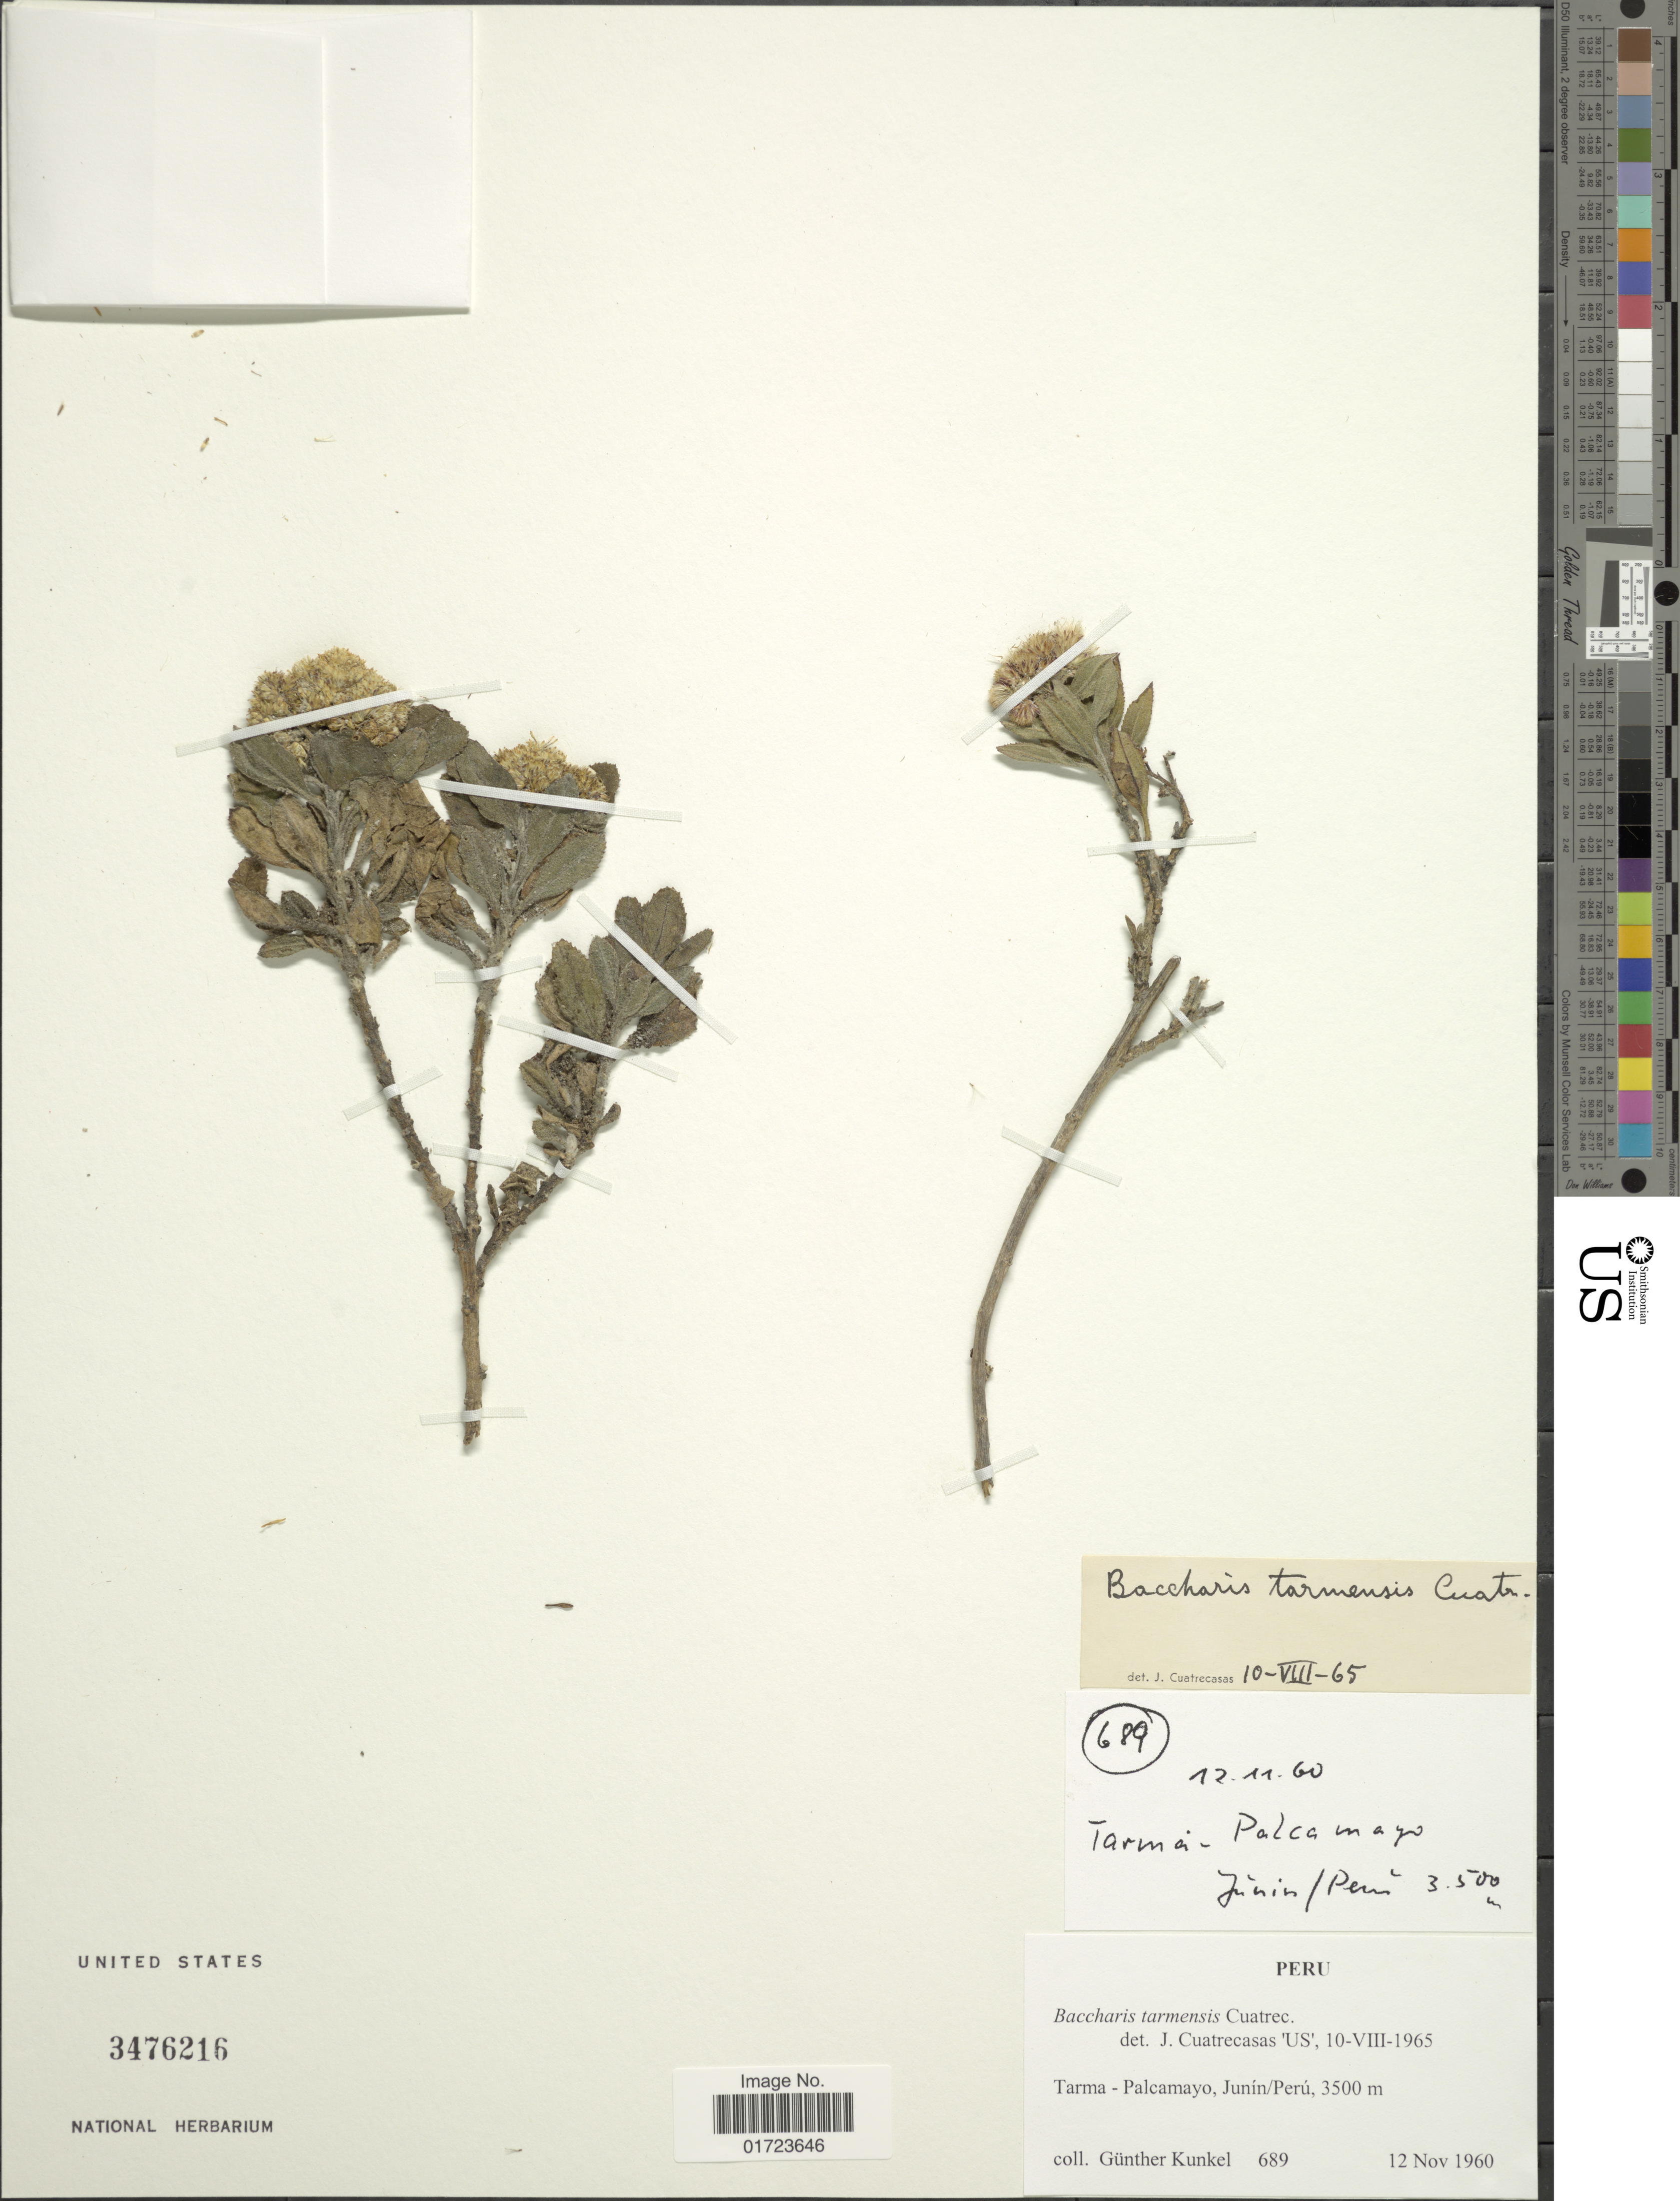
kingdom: Plantae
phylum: Tracheophyta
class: Magnoliopsida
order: Asterales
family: Asteraceae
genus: Baccharis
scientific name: Baccharis tarmensis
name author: Cuatrec.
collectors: G. Kunkel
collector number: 689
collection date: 1960-11-12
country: Peru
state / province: Junín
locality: Tarma - Palcamayo, Junin/Peru.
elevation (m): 3500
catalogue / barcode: US 3476216